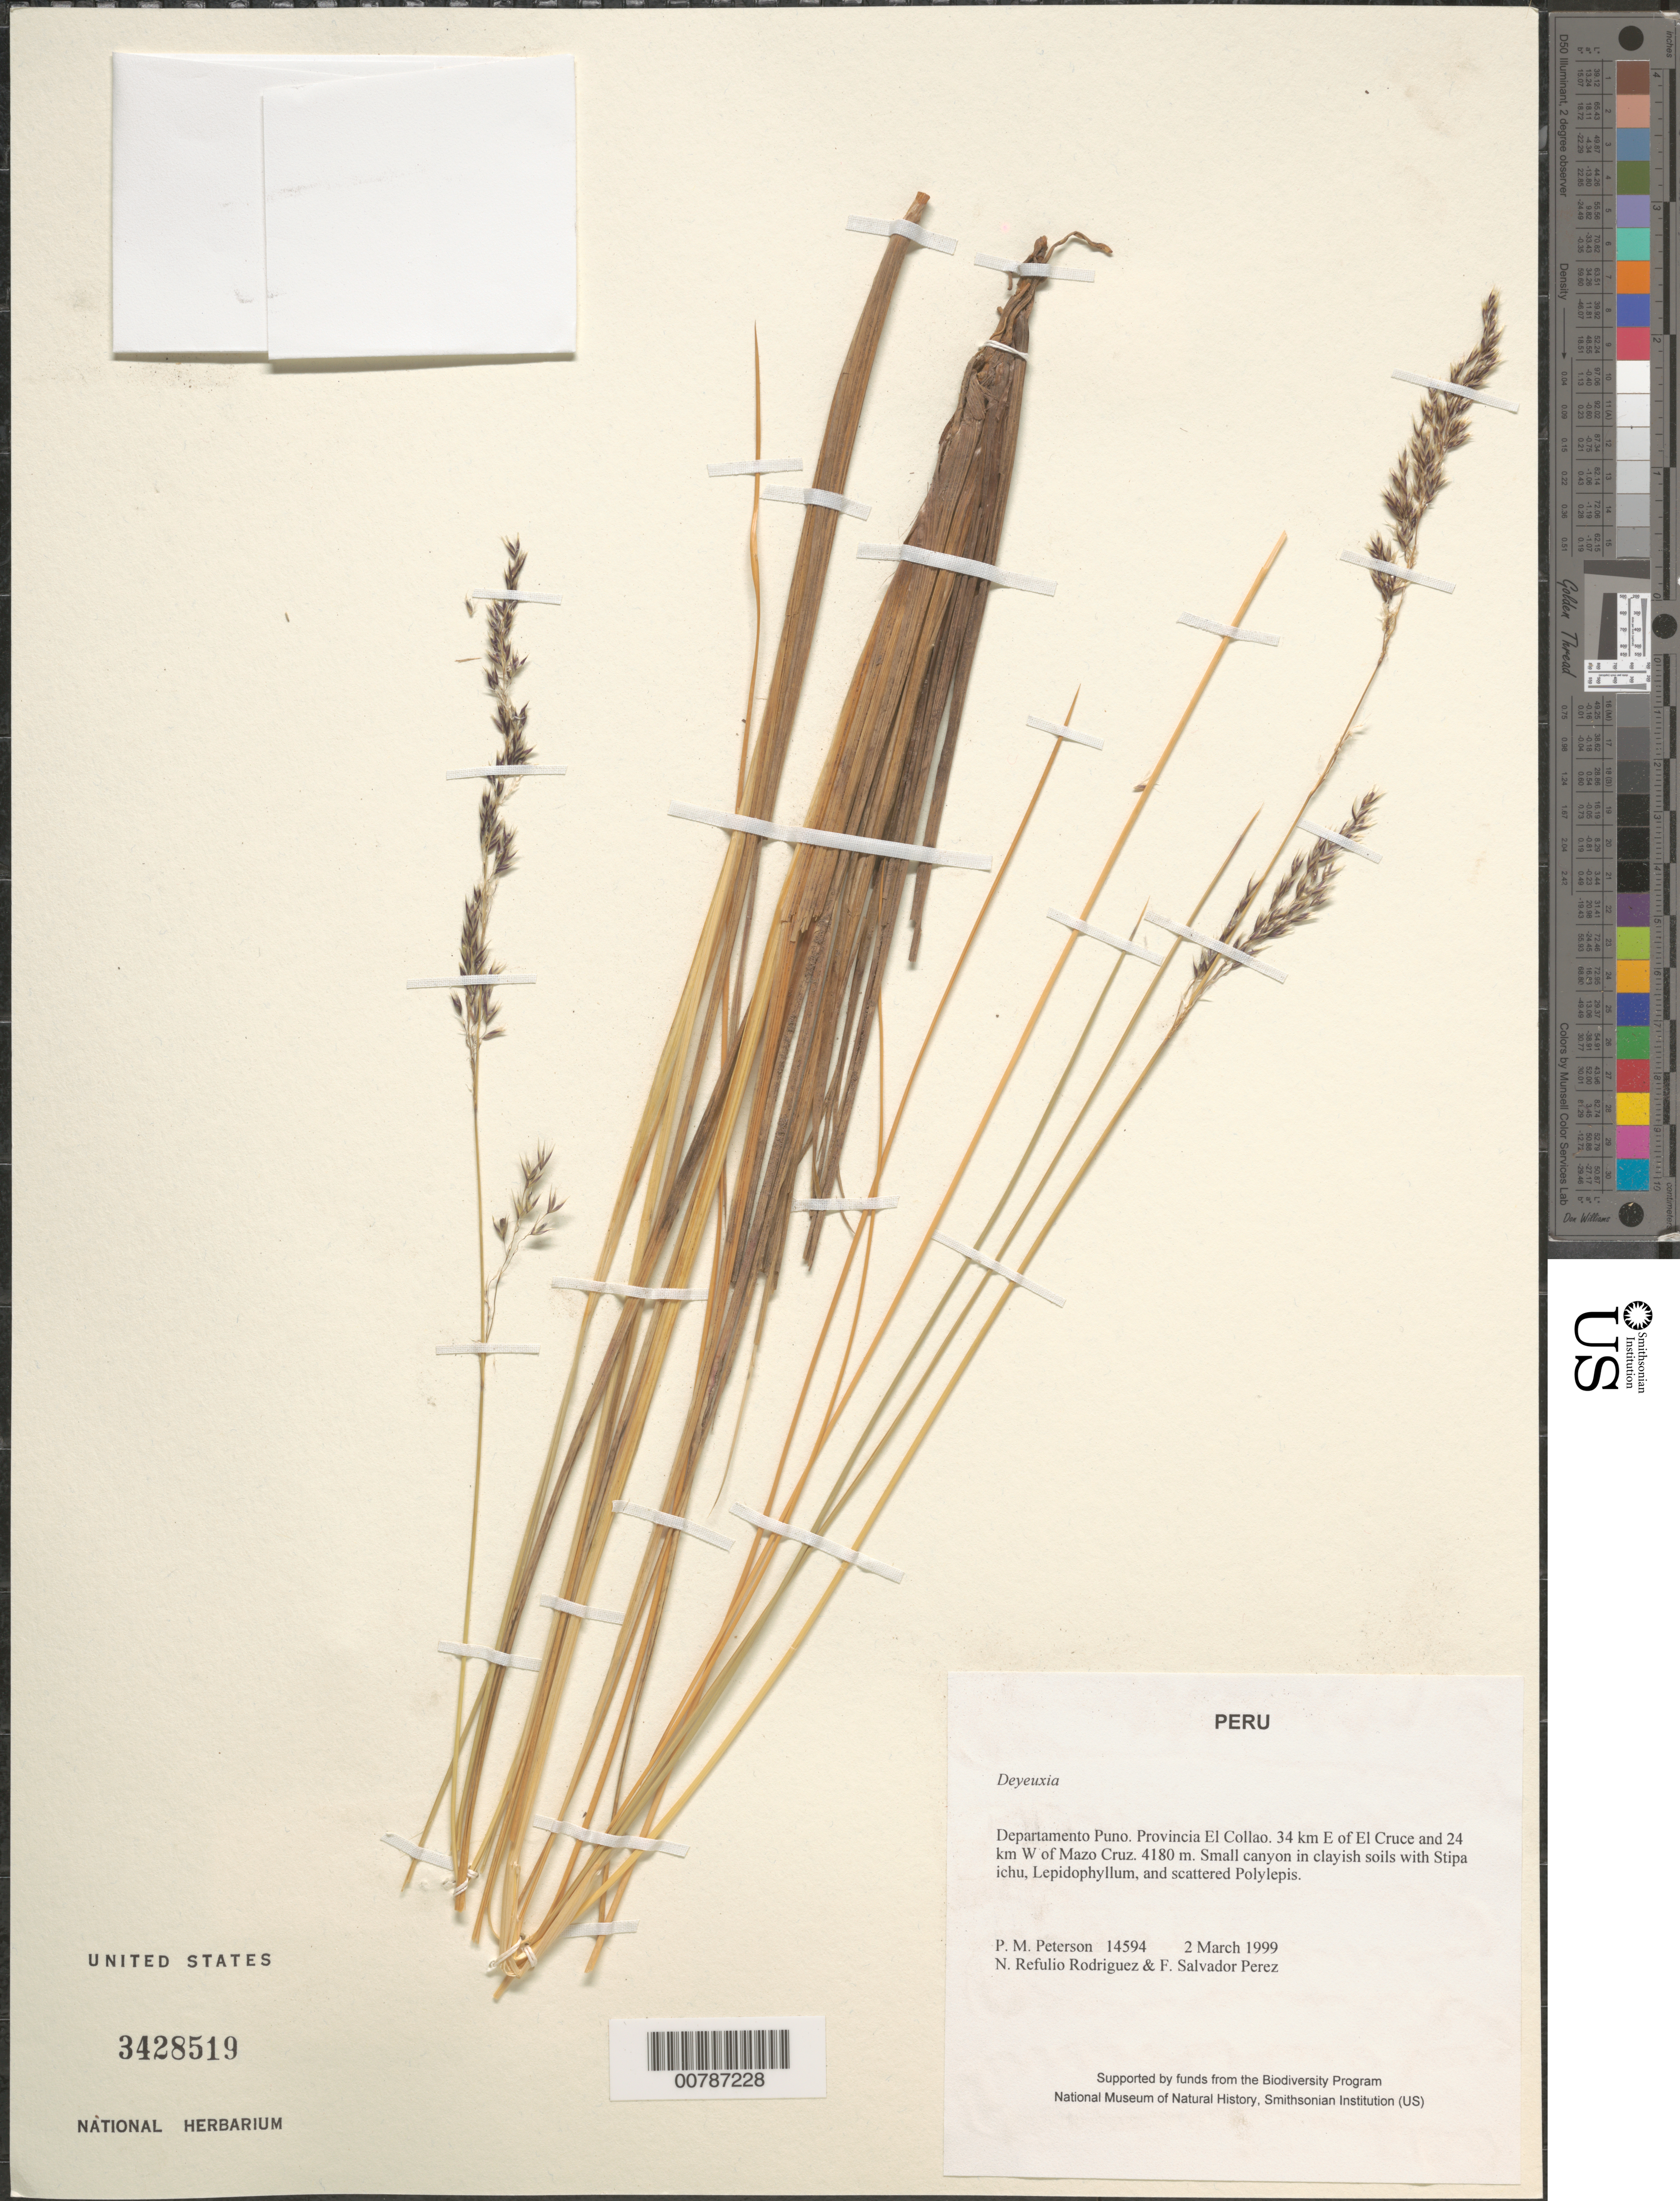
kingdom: Plantae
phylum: Tracheophyta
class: Liliopsida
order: Poales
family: Poaceae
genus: Calamagrostis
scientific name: Calamagrostis sp.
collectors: P. M. Peterson, N. Refulio-Rodríguez & F. Salvador Perez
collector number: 14594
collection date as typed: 02 Mar 1999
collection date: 1999-03-02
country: Peru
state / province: Puno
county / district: El Collao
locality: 34 km E of El Cruce and 24 km W of Mazo Cruz.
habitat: Small canyon in clayish soils with Stipa ichu, Lepidophyllum and scattered Polylepis.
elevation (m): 4180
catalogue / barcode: US 3428519